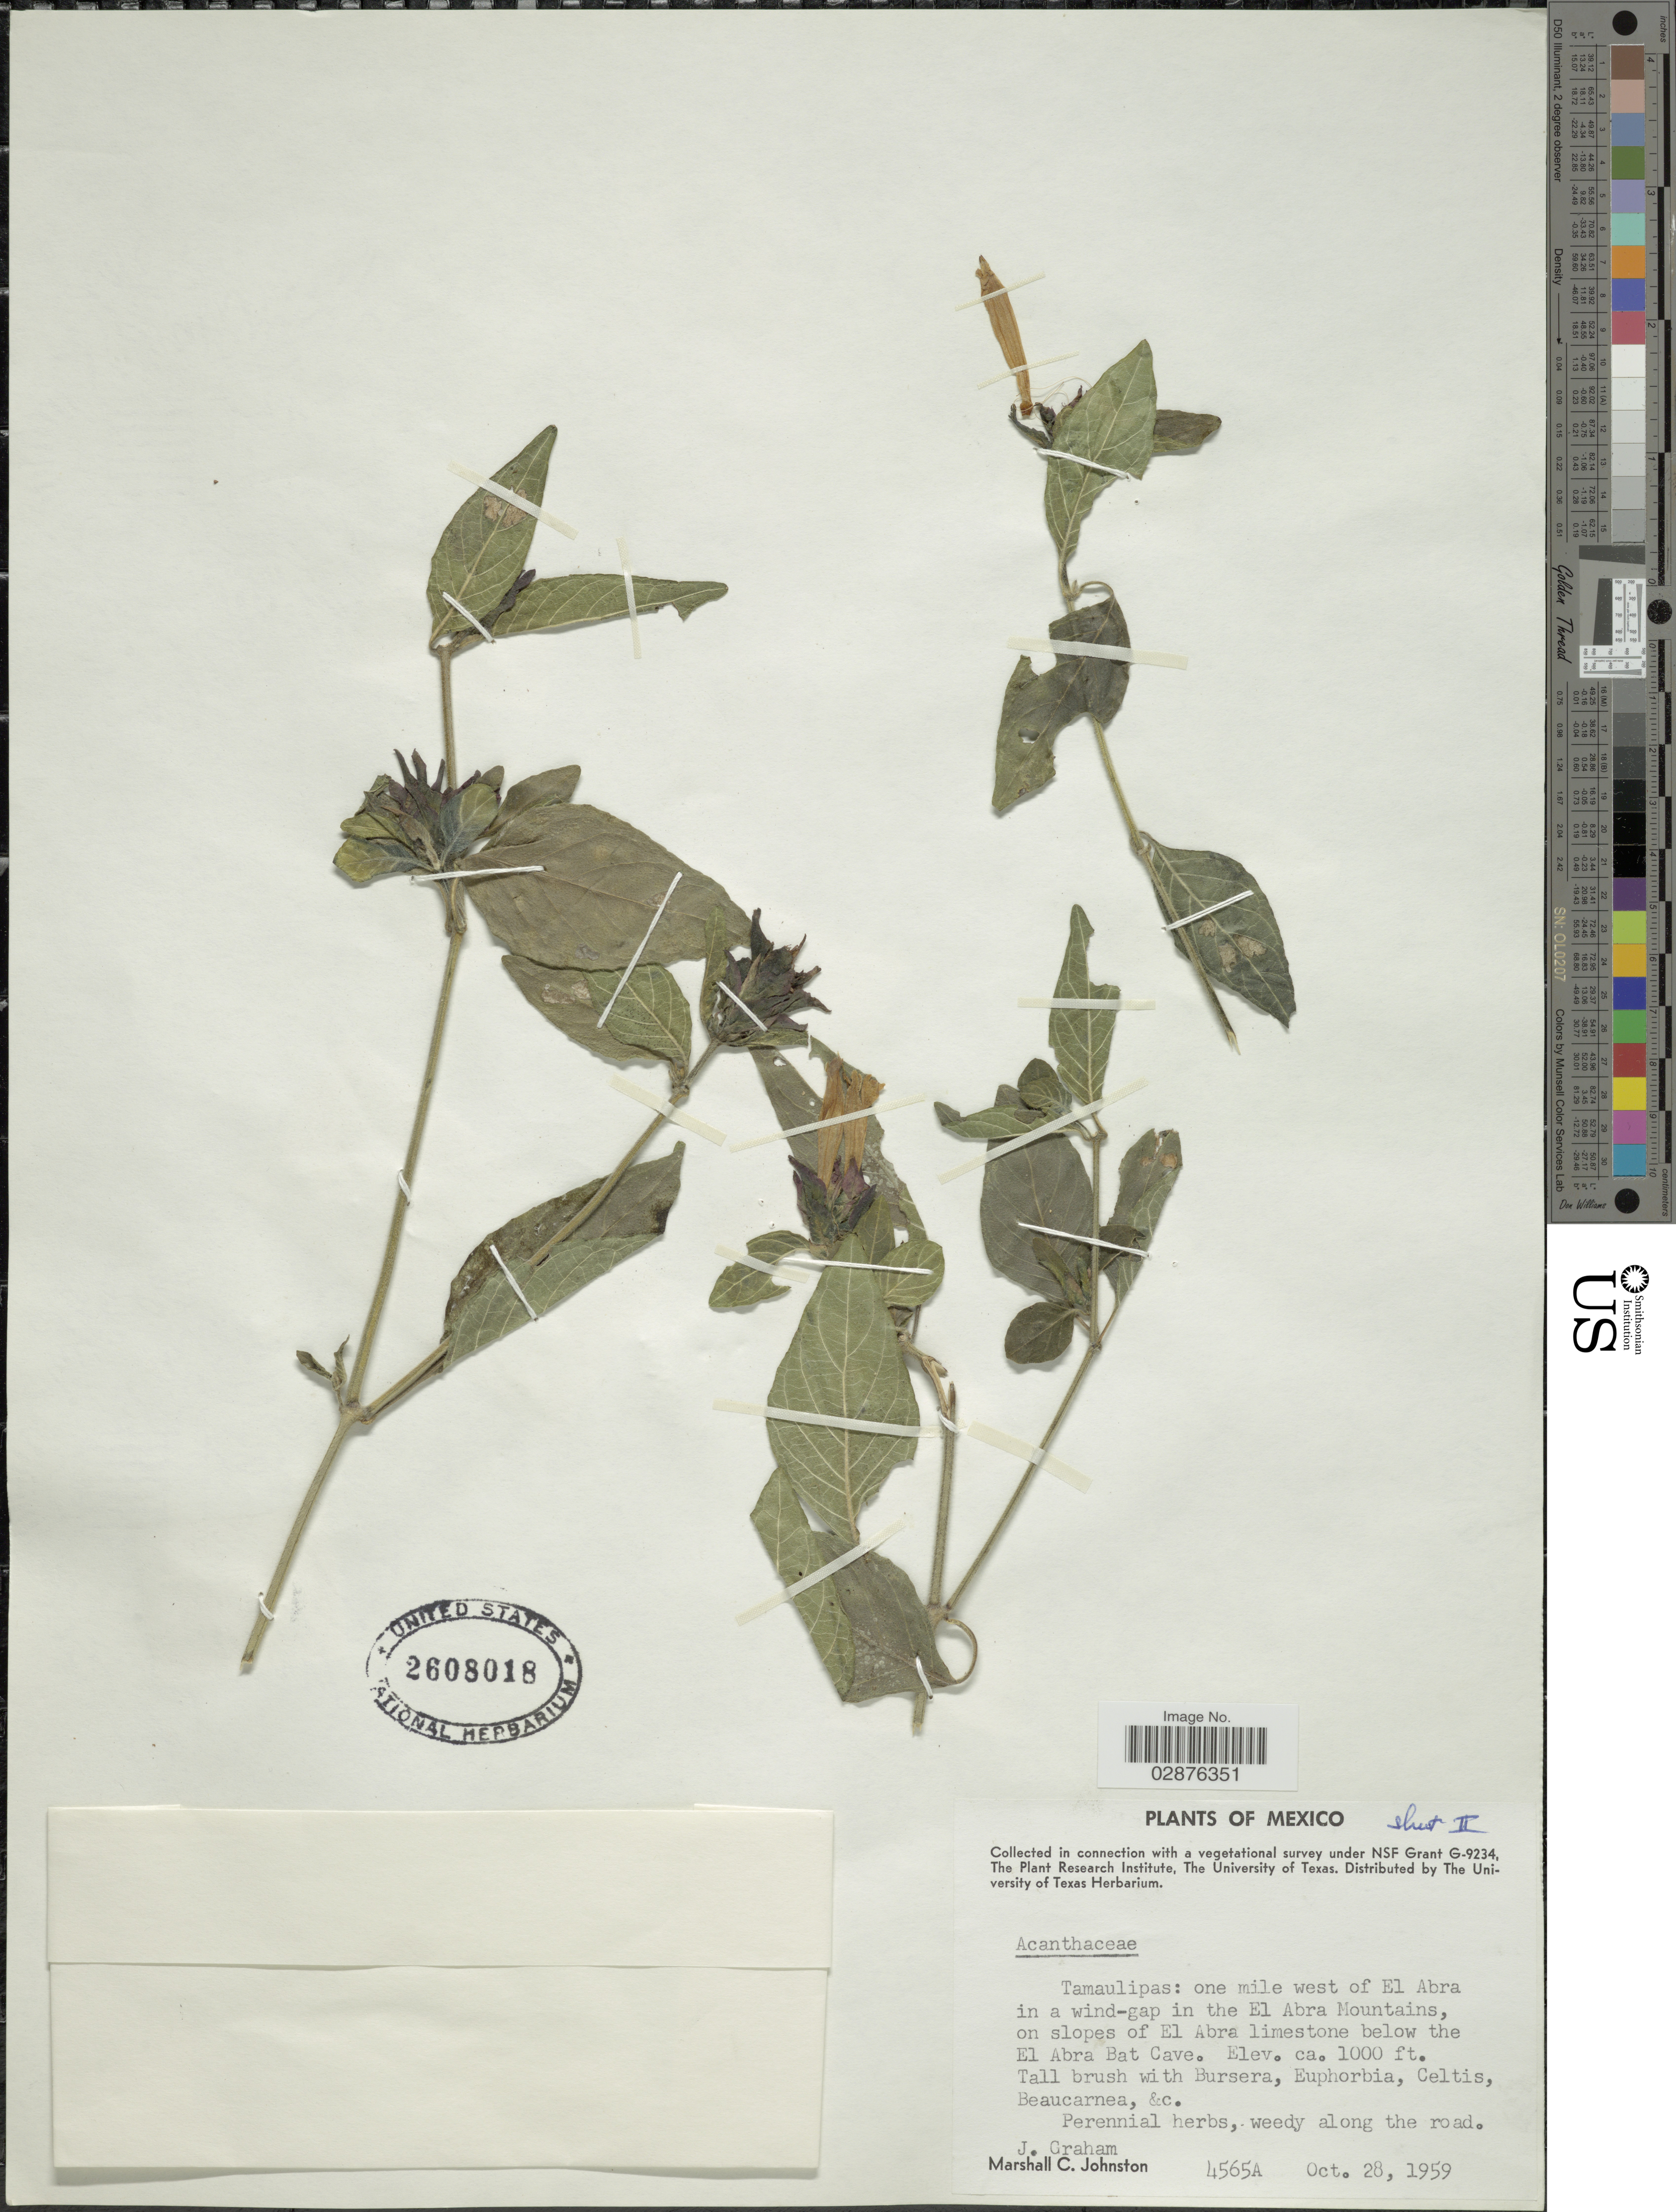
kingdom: Plantae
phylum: Tracheophyta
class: Magnoliopsida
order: Lamiales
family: Acanthaceae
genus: Justicia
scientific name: Justicia fulvicoma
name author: Schltdl. & Cham.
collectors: J. Graham & M. Johnston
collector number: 4565A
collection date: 1959-10-28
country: Mexico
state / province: Tamaulipas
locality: One mile west of El Abra in a wind-gap in the El Abra Mountains, on slopes of El Abra limestone below the El Abra Bat Cave.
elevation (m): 305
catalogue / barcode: US 2608018